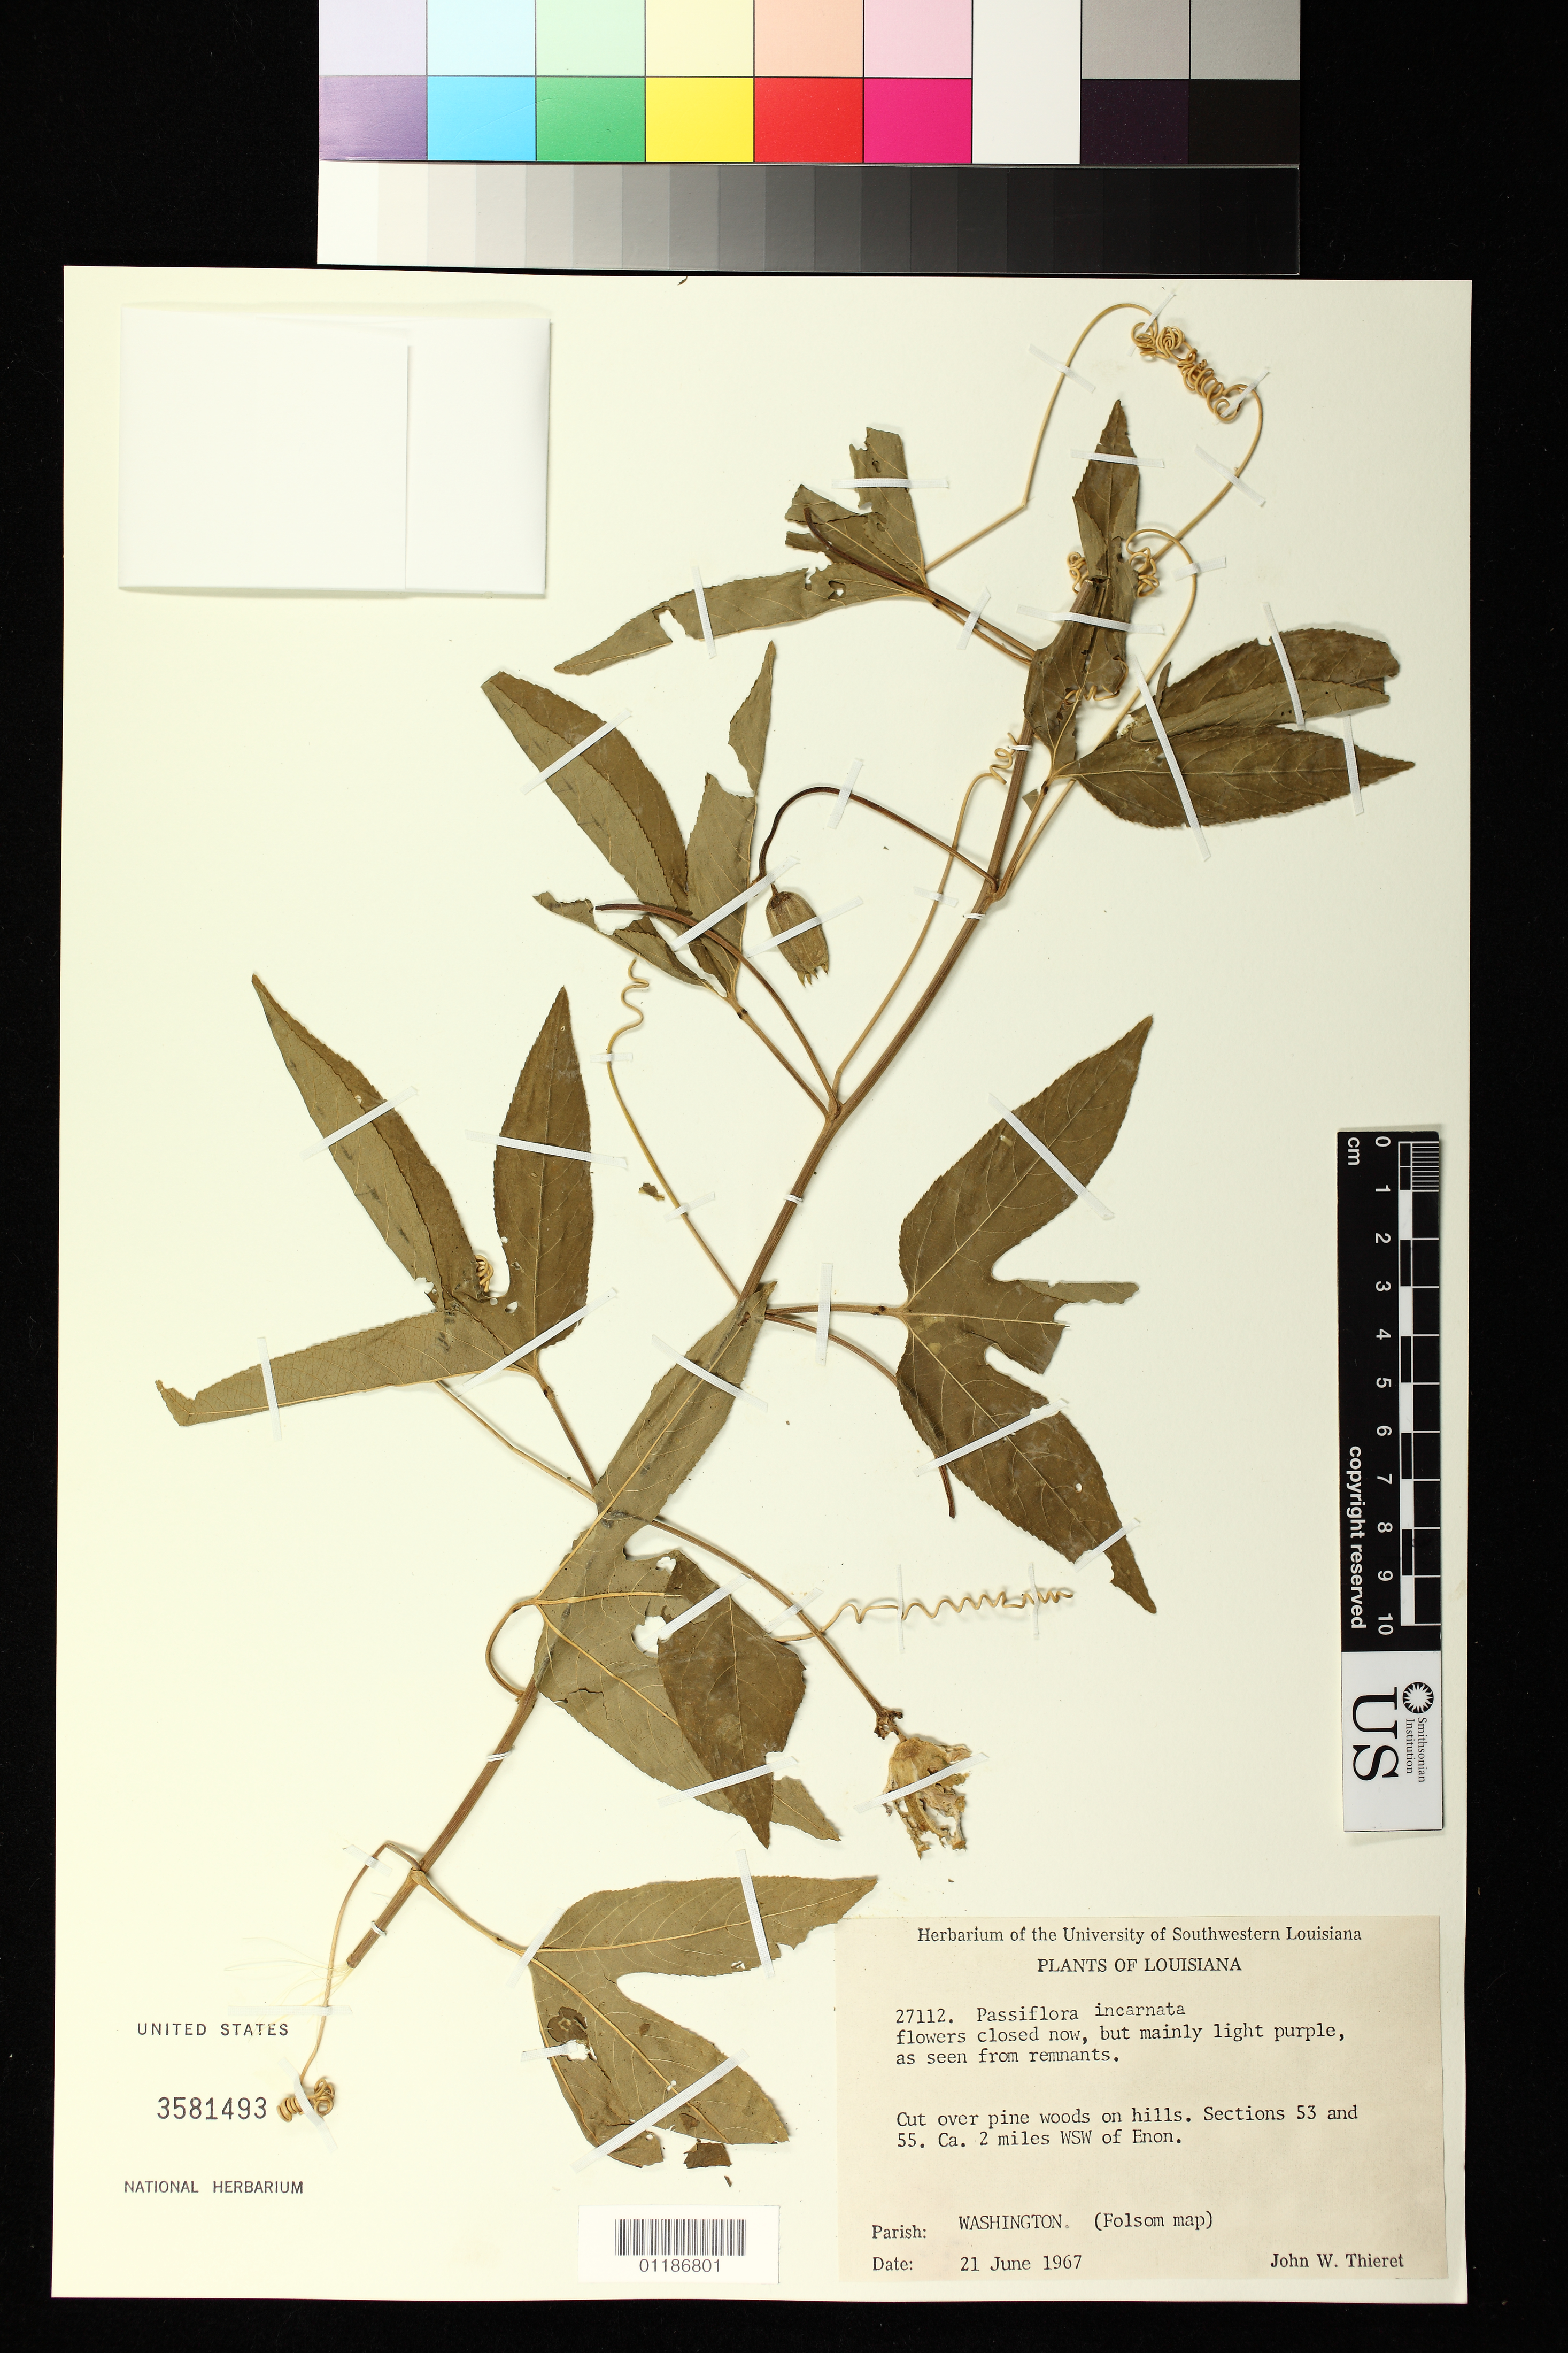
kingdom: Plantae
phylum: Tracheophyta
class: Magnoliopsida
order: Malpighiales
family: Passifloraceae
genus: Passiflora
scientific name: Passiflora incarnata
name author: L.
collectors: J. W. Thieret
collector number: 27112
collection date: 1967-06-21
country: United States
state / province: Louisiana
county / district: Washington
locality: Cut over pine woods on hills. Sections 53 and 55. Ca. 2 miles WSW of Enon. Parish: Washington (Folsom map)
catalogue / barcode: US 3581493